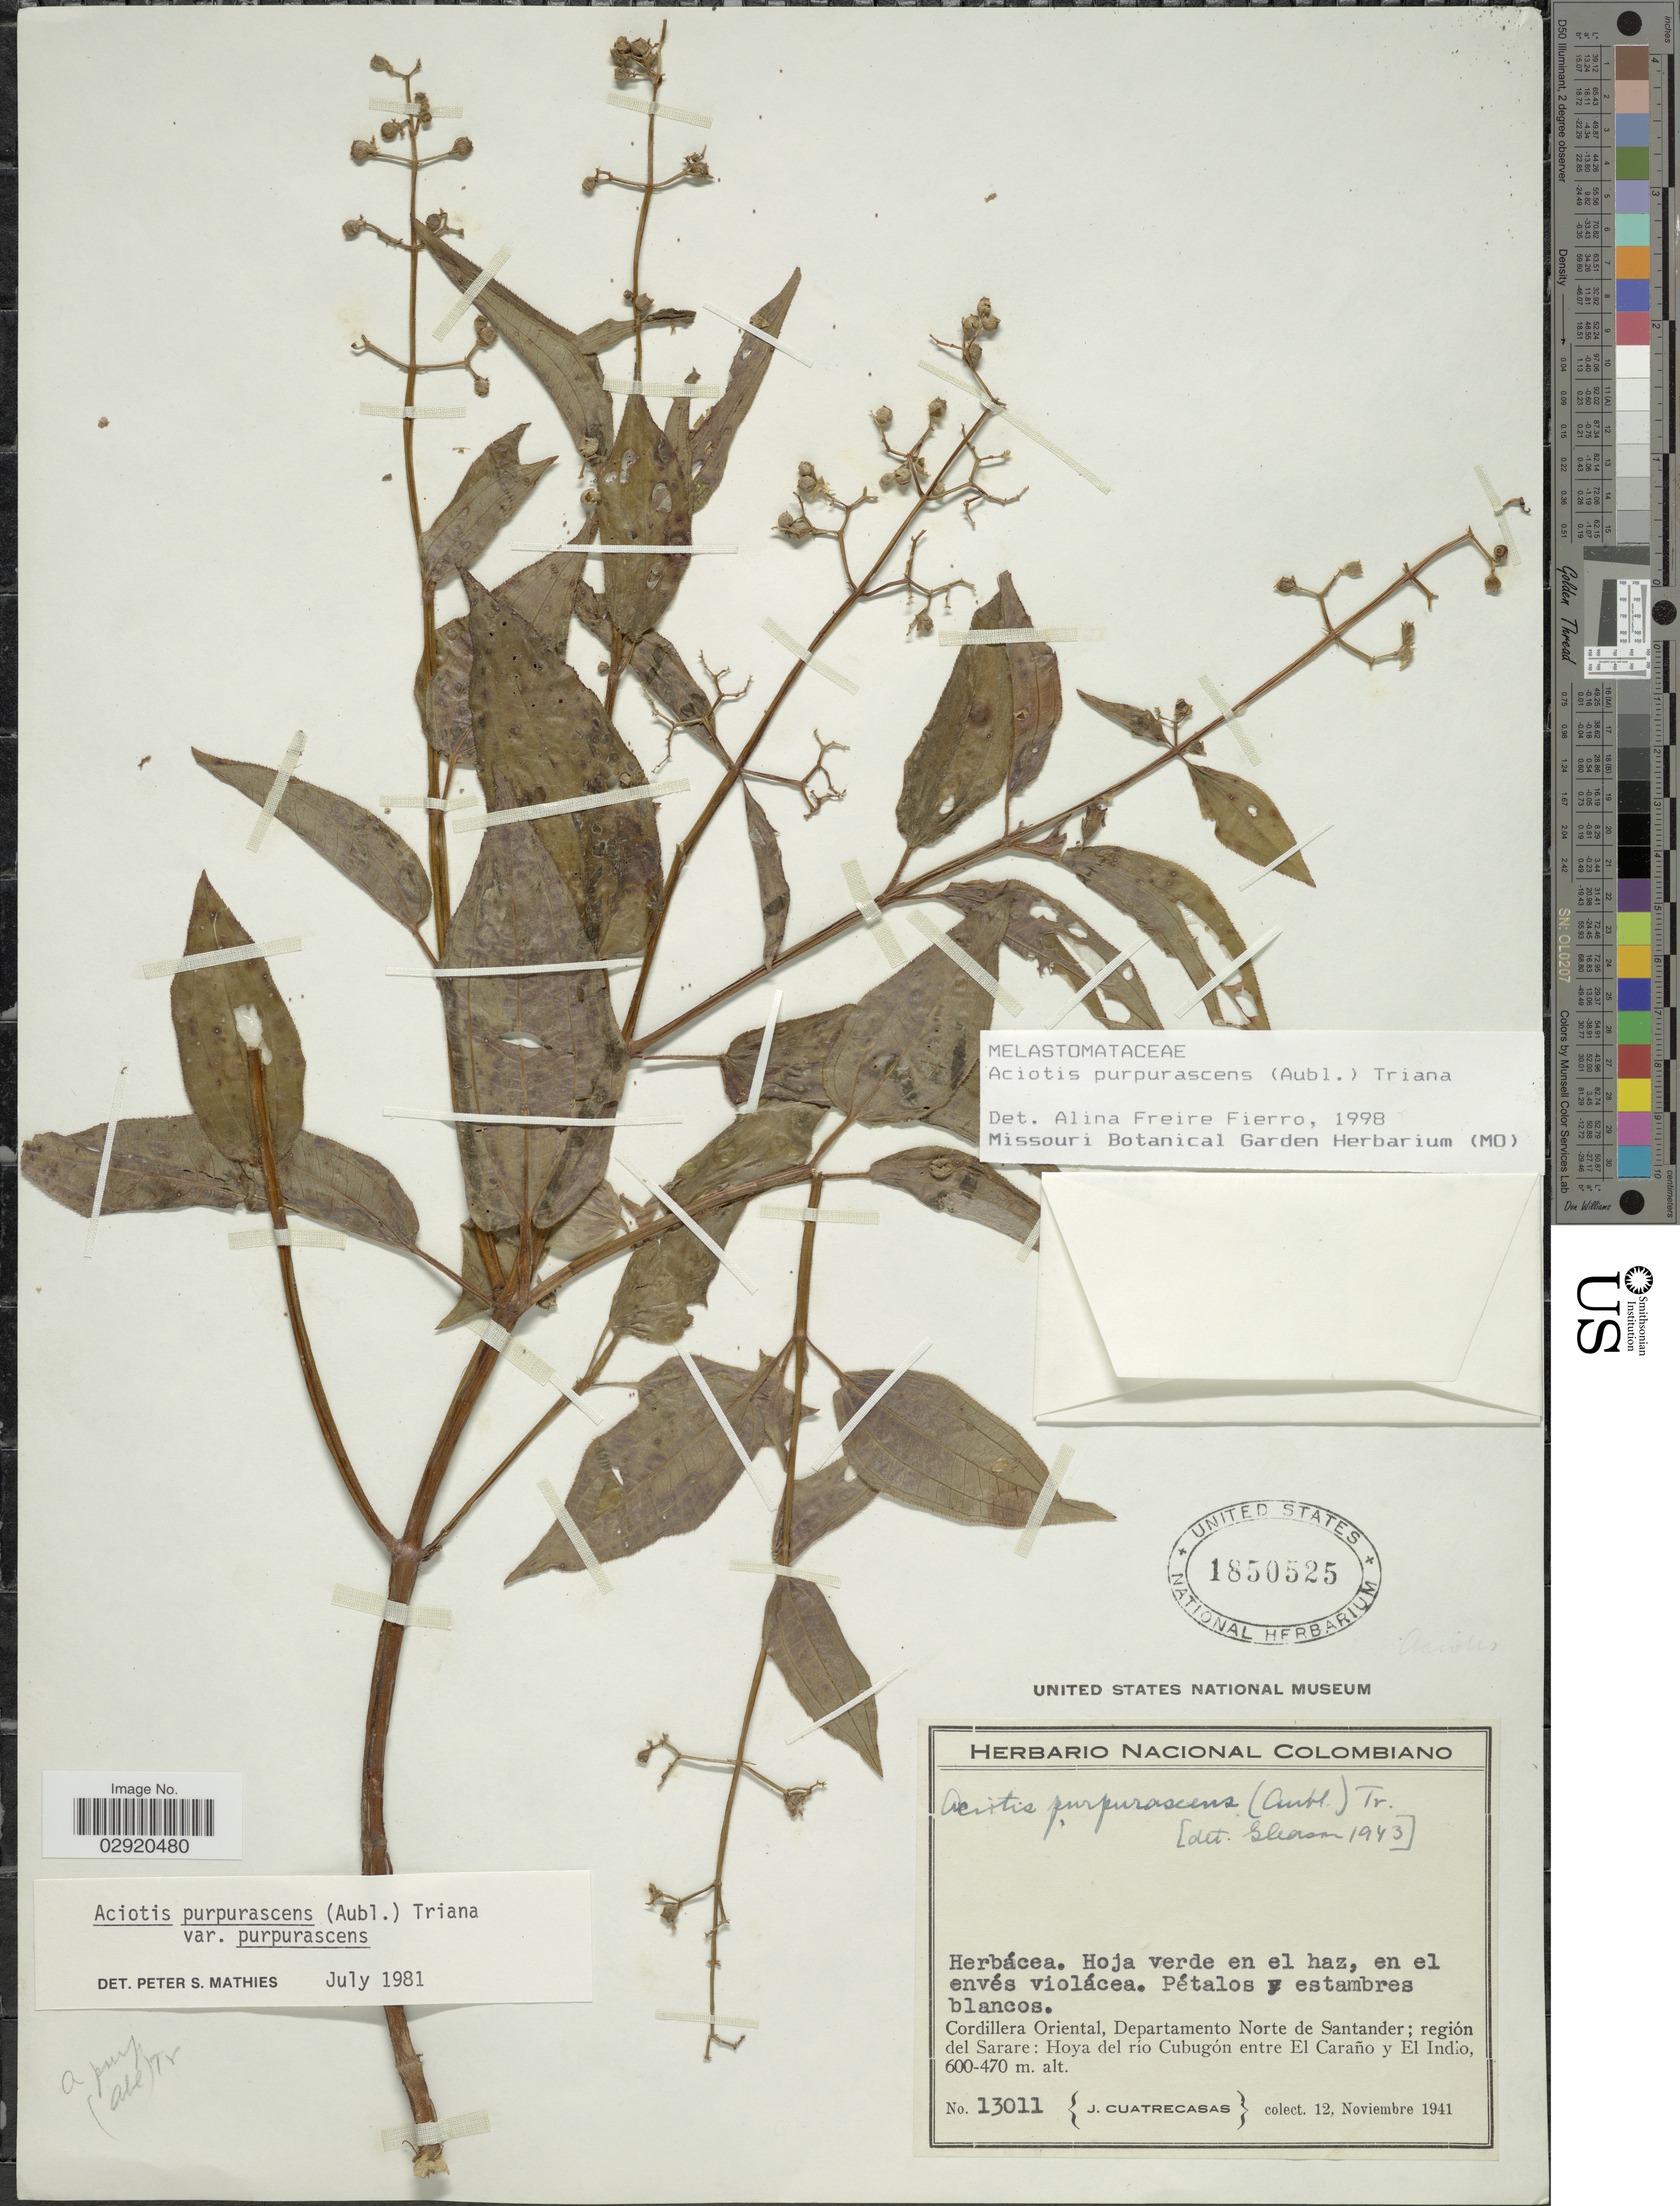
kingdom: Plantae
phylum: Tracheophyta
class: Magnoliopsida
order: Myrtales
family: Melastomataceae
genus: Aciotis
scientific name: Aciotis purpurascens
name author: (Aubl.) Triana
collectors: J. Cuatrecasas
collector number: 13011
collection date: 1941-11-12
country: Colombia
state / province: Norte de Santander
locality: Cordillera Oriental, Departamento Norte de Santander; región del Sarare: Hoya del río Cubugón entre El Caraño y El Indio.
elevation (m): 470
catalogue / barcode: US 1850525